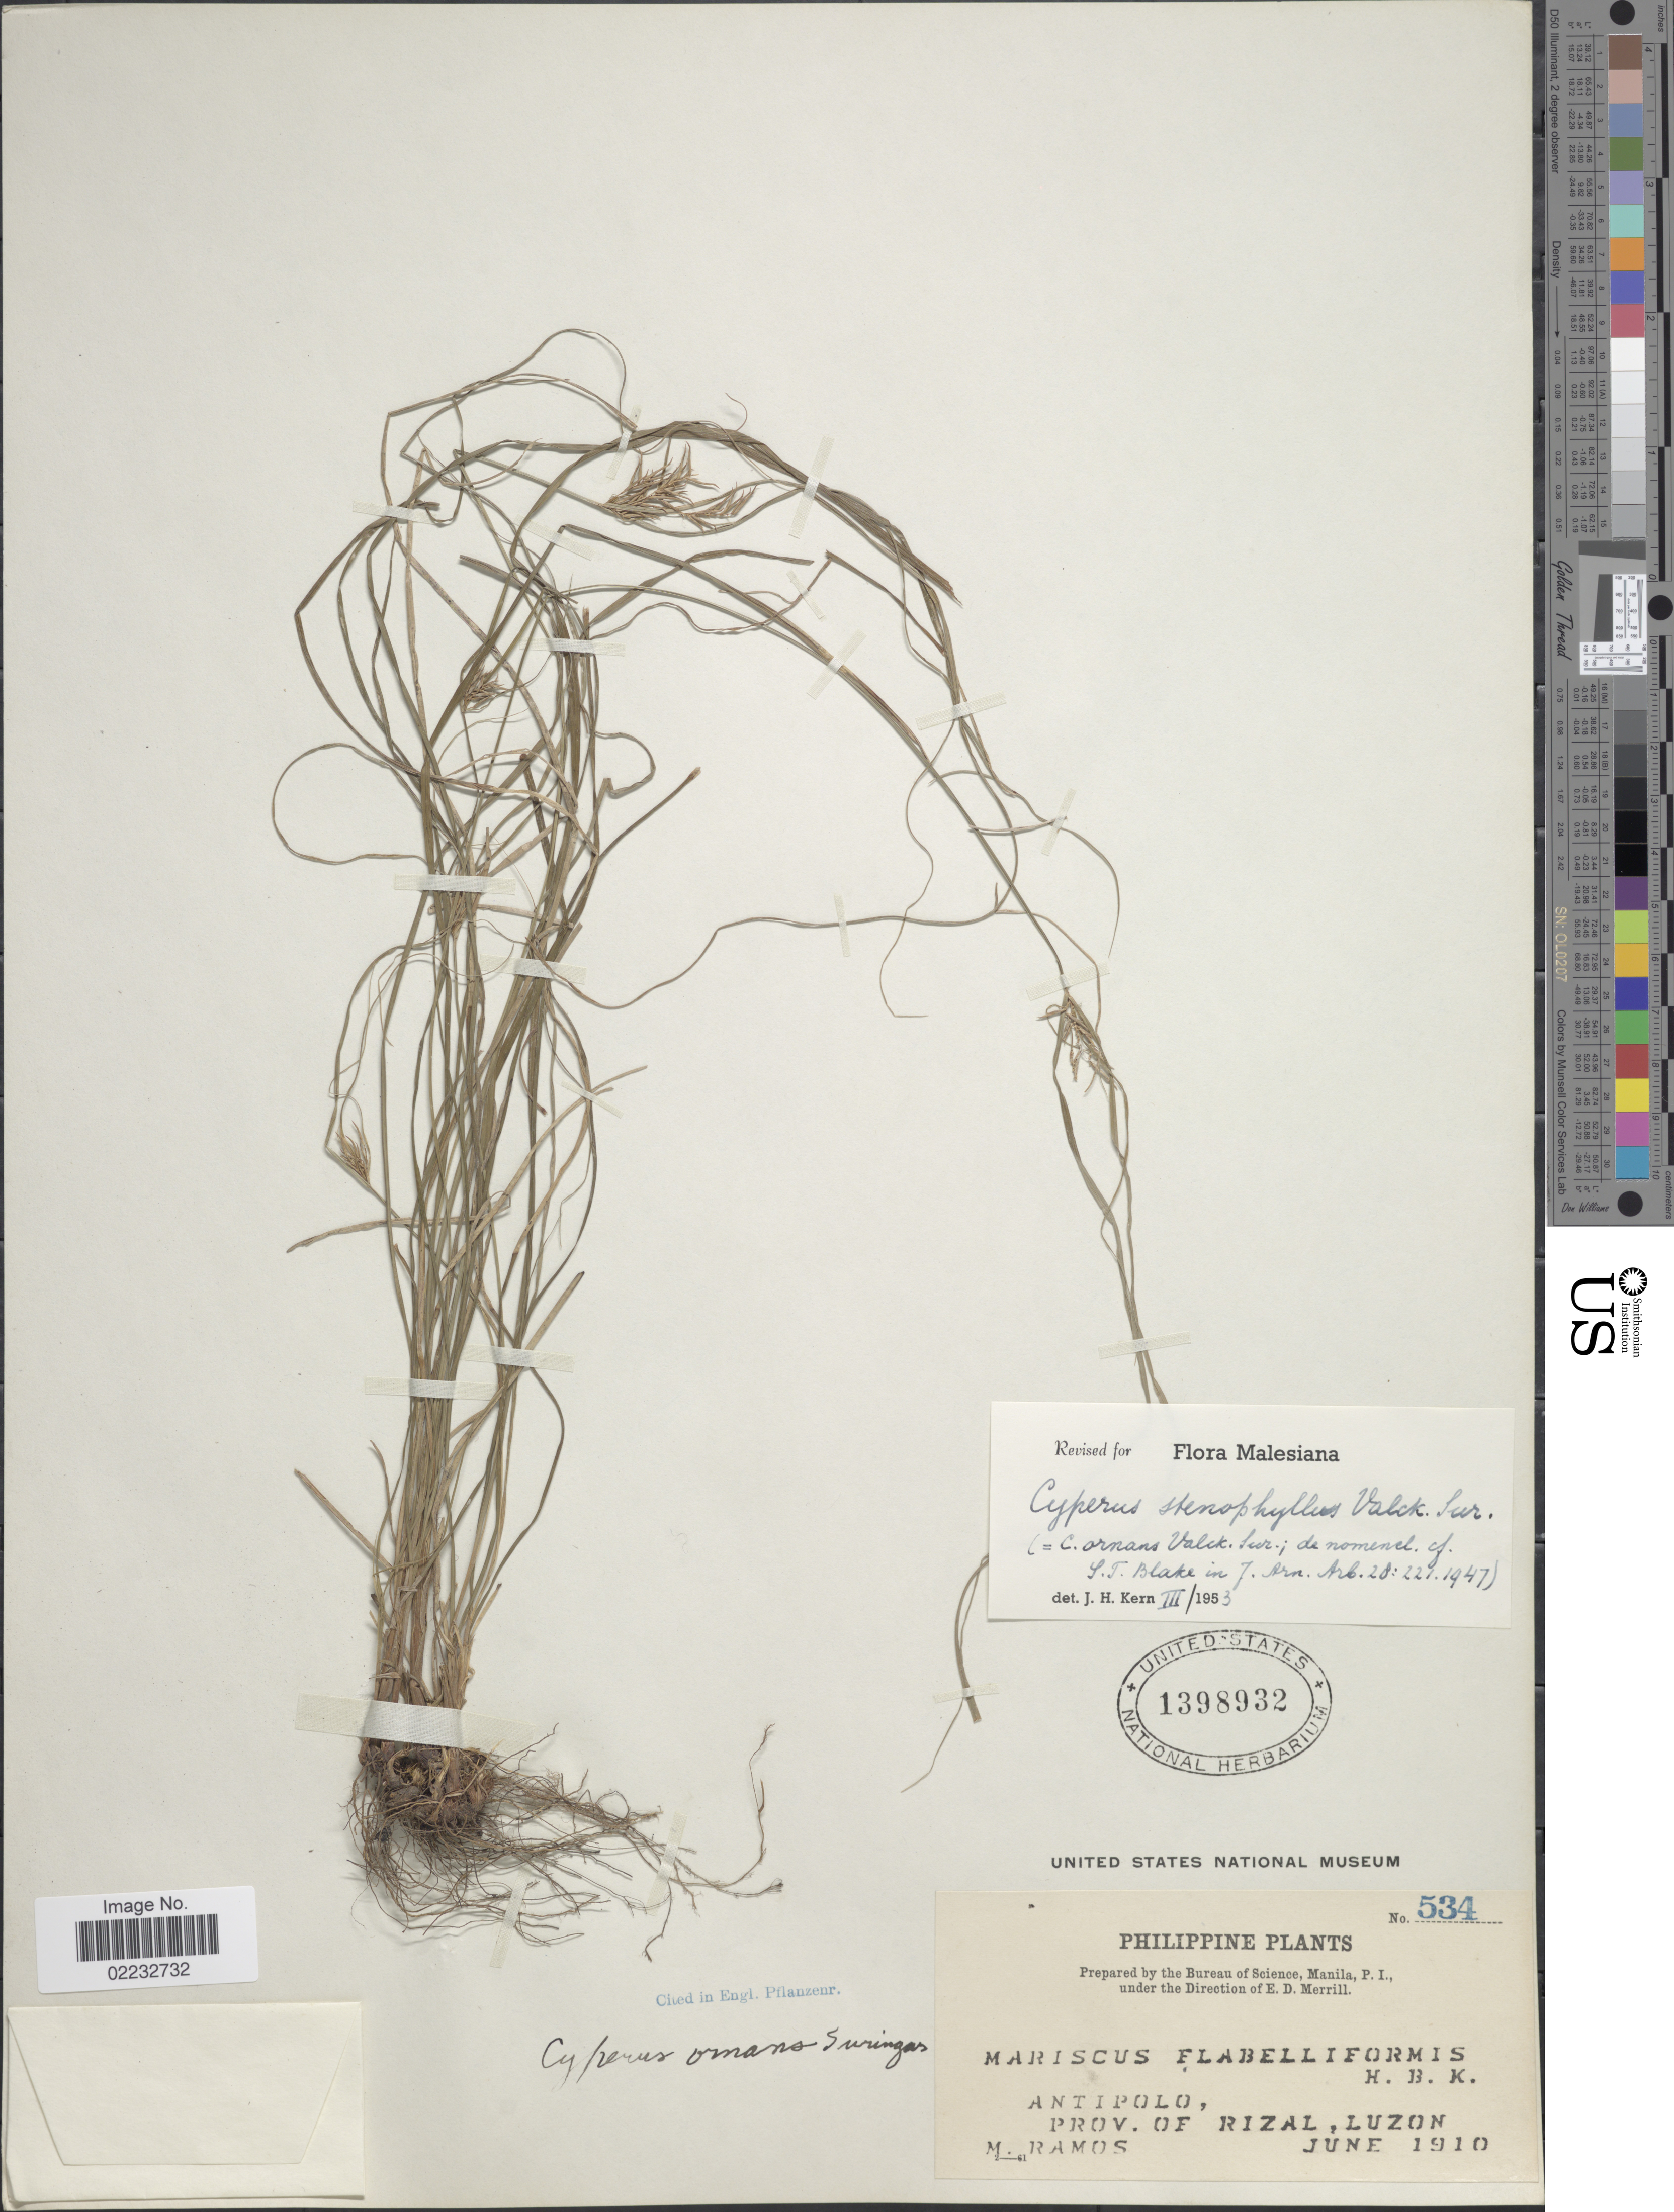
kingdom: Plantae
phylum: Tracheophyta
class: Liliopsida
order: Poales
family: Cyperaceae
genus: Cyperus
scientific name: Cyperus stenophyllus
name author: Valck. Sur.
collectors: M. Ramos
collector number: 534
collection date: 1910-06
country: Philippines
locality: Antipolo, Prov. of Rizal, Luzon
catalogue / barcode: US 1398932